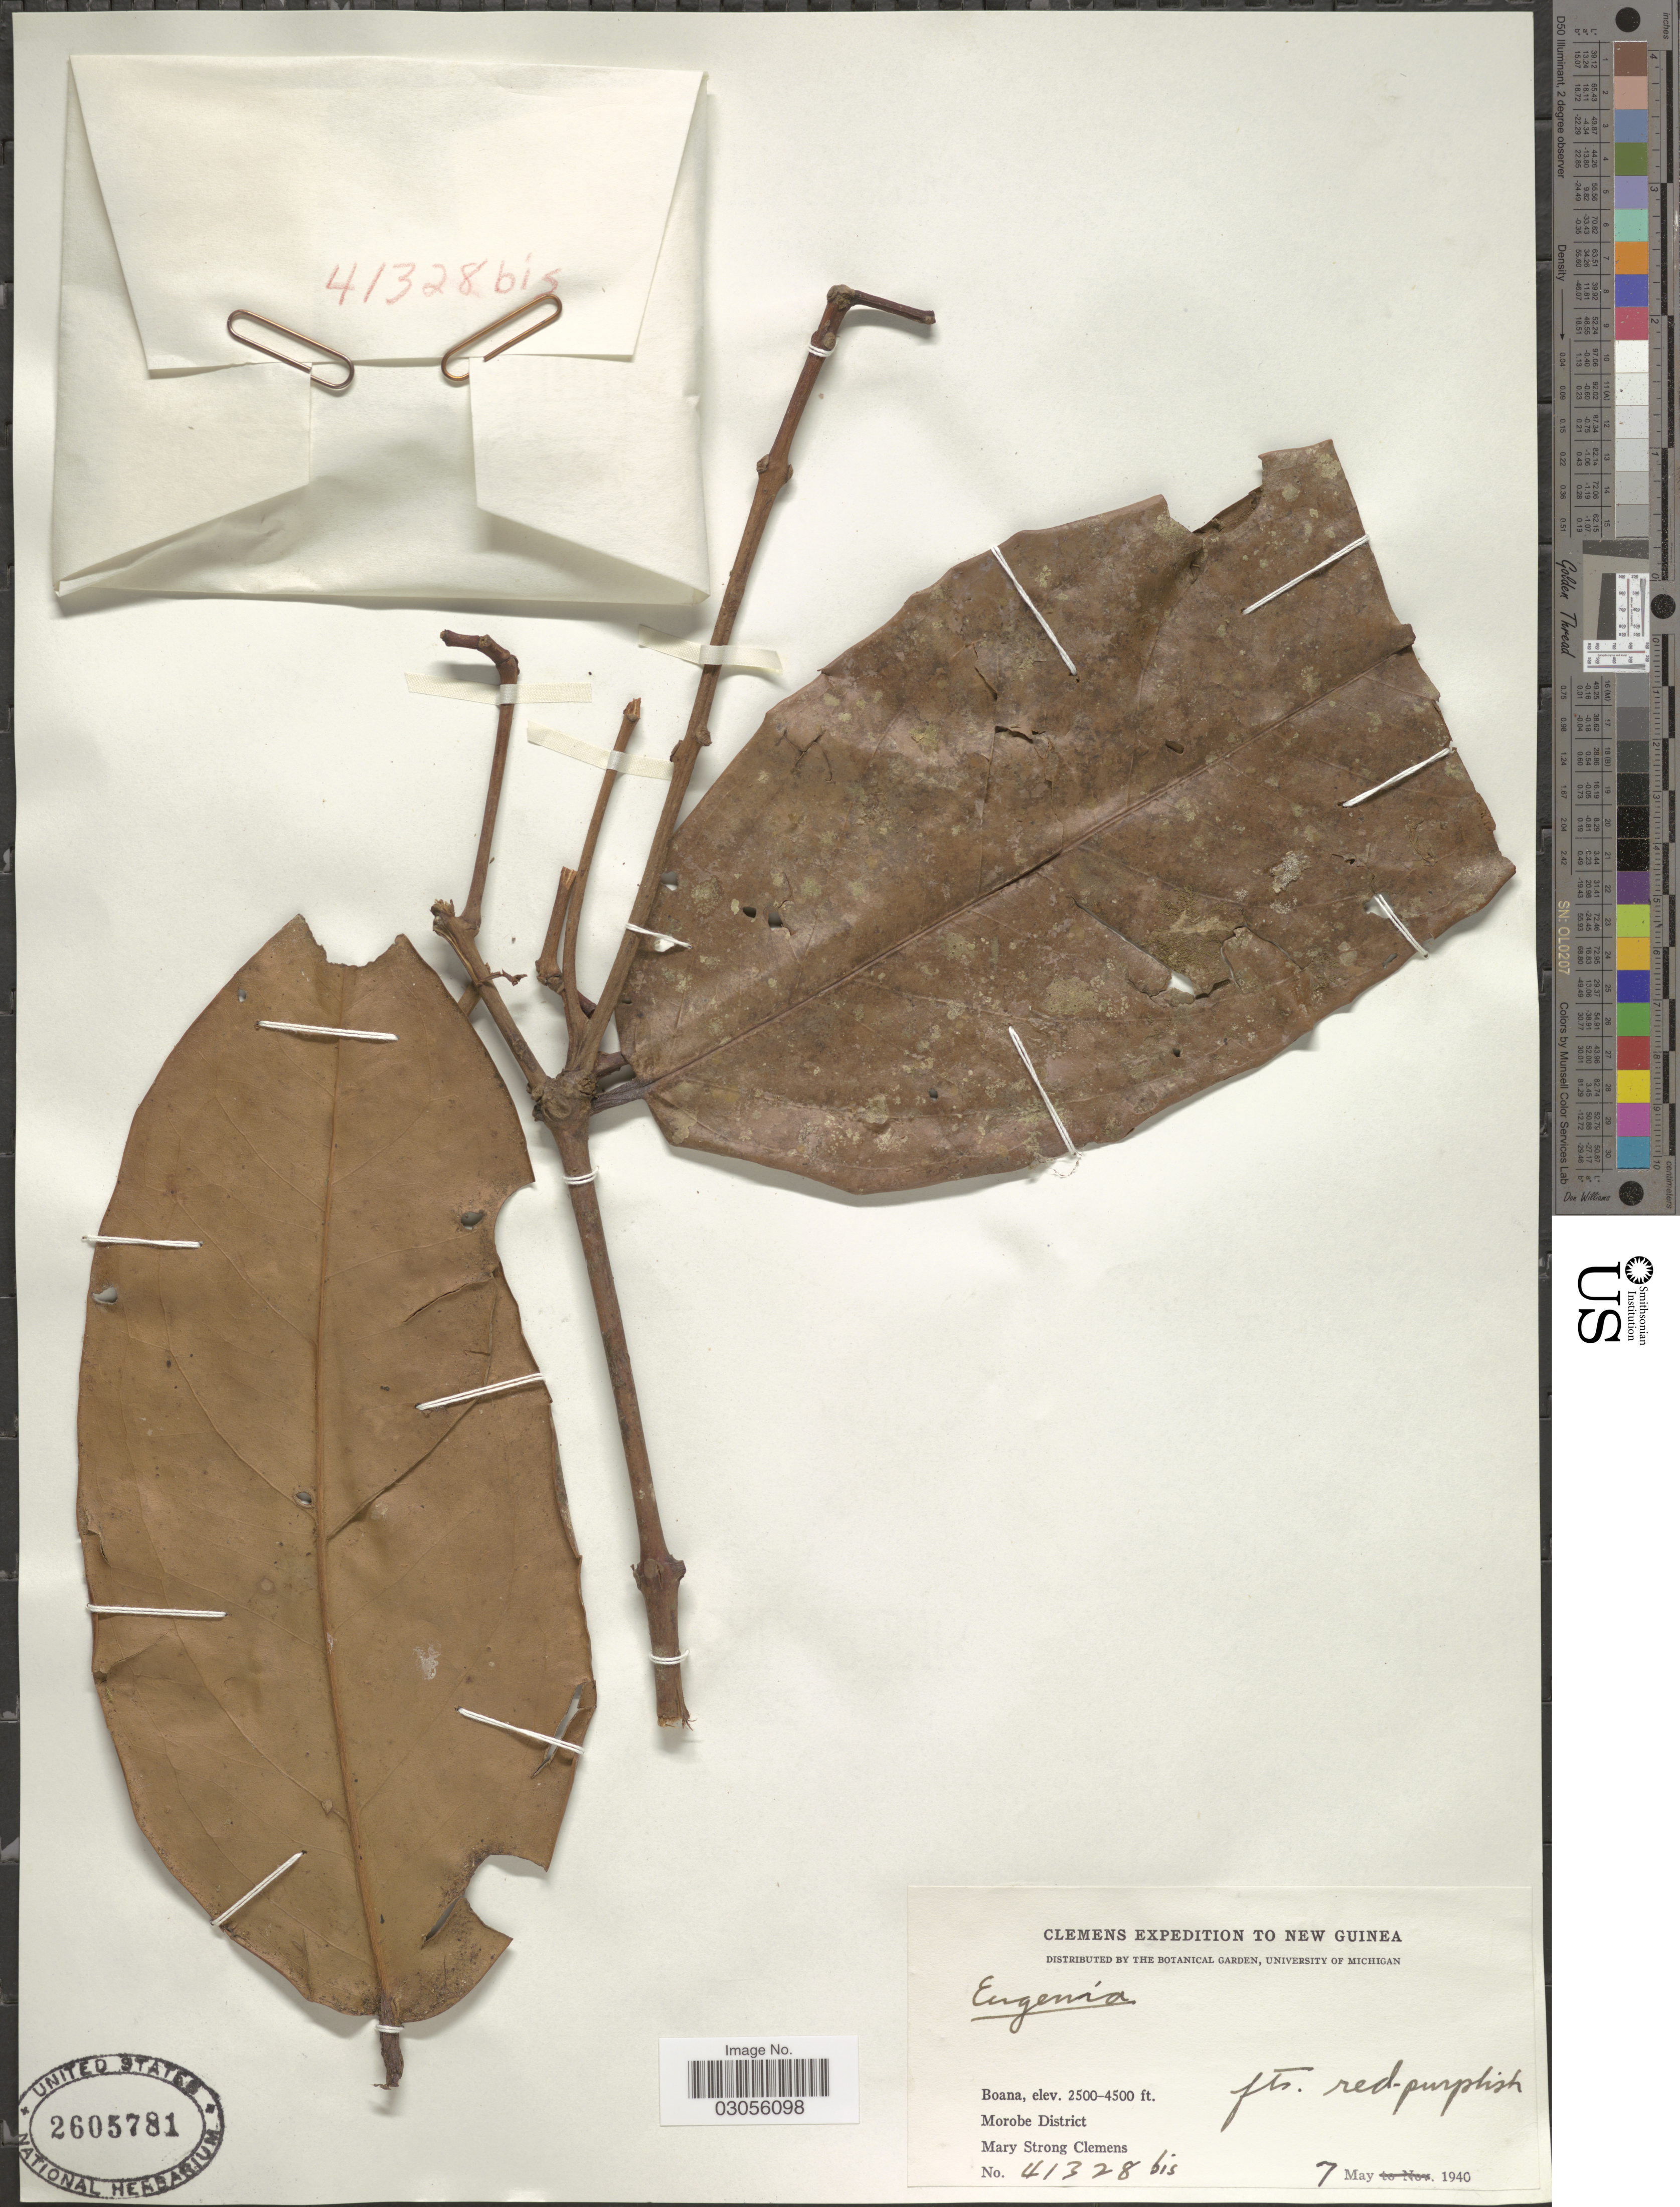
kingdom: Plantae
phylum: Tracheophyta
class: Magnoliopsida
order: Myrtales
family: Myrtaceae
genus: Eugenia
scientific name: Eugenia sp.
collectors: M. S. Clemens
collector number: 41328bis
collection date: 1940-05-07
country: Papua New Guinea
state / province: Morobe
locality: New Guinea. Boana, Morobe District.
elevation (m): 762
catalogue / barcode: US 2605781